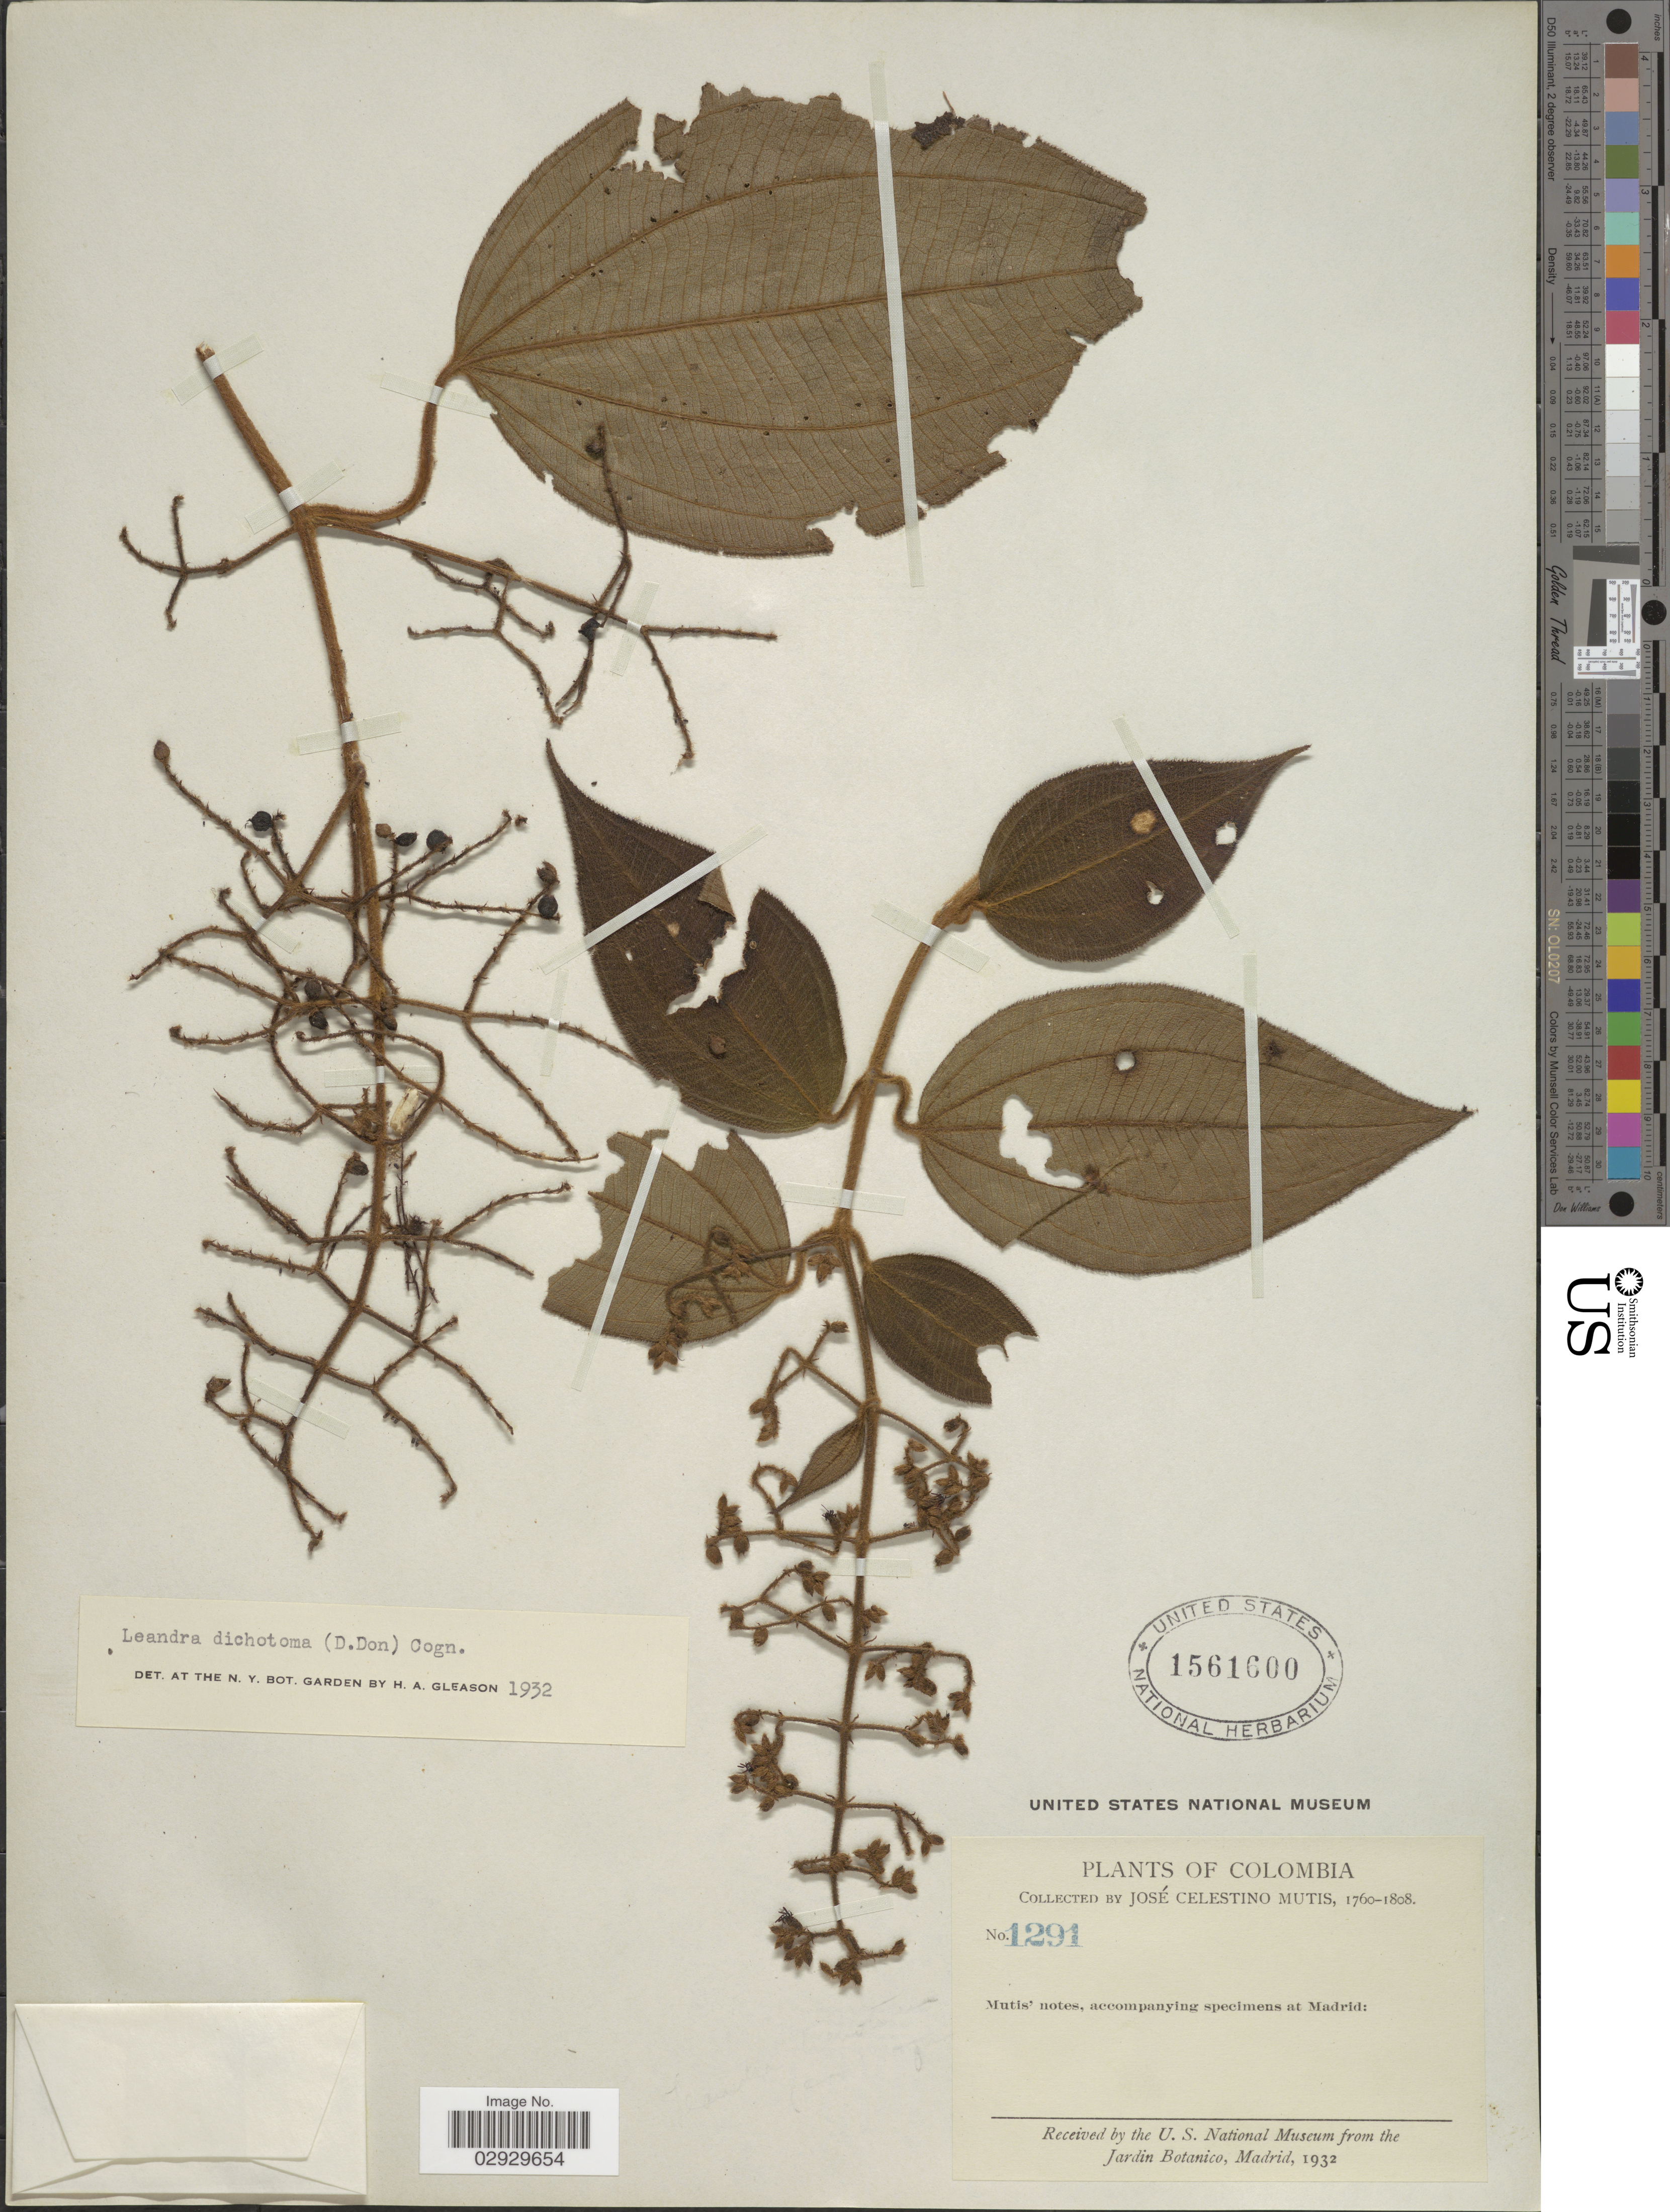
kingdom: Plantae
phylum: Tracheophyta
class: Magnoliopsida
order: Myrtales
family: Melastomataceae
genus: Leandra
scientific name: Leandra granatensis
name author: Gleason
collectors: J. C. B. Mutis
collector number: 1291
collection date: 1760/1808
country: Colombia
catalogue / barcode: US 1561600